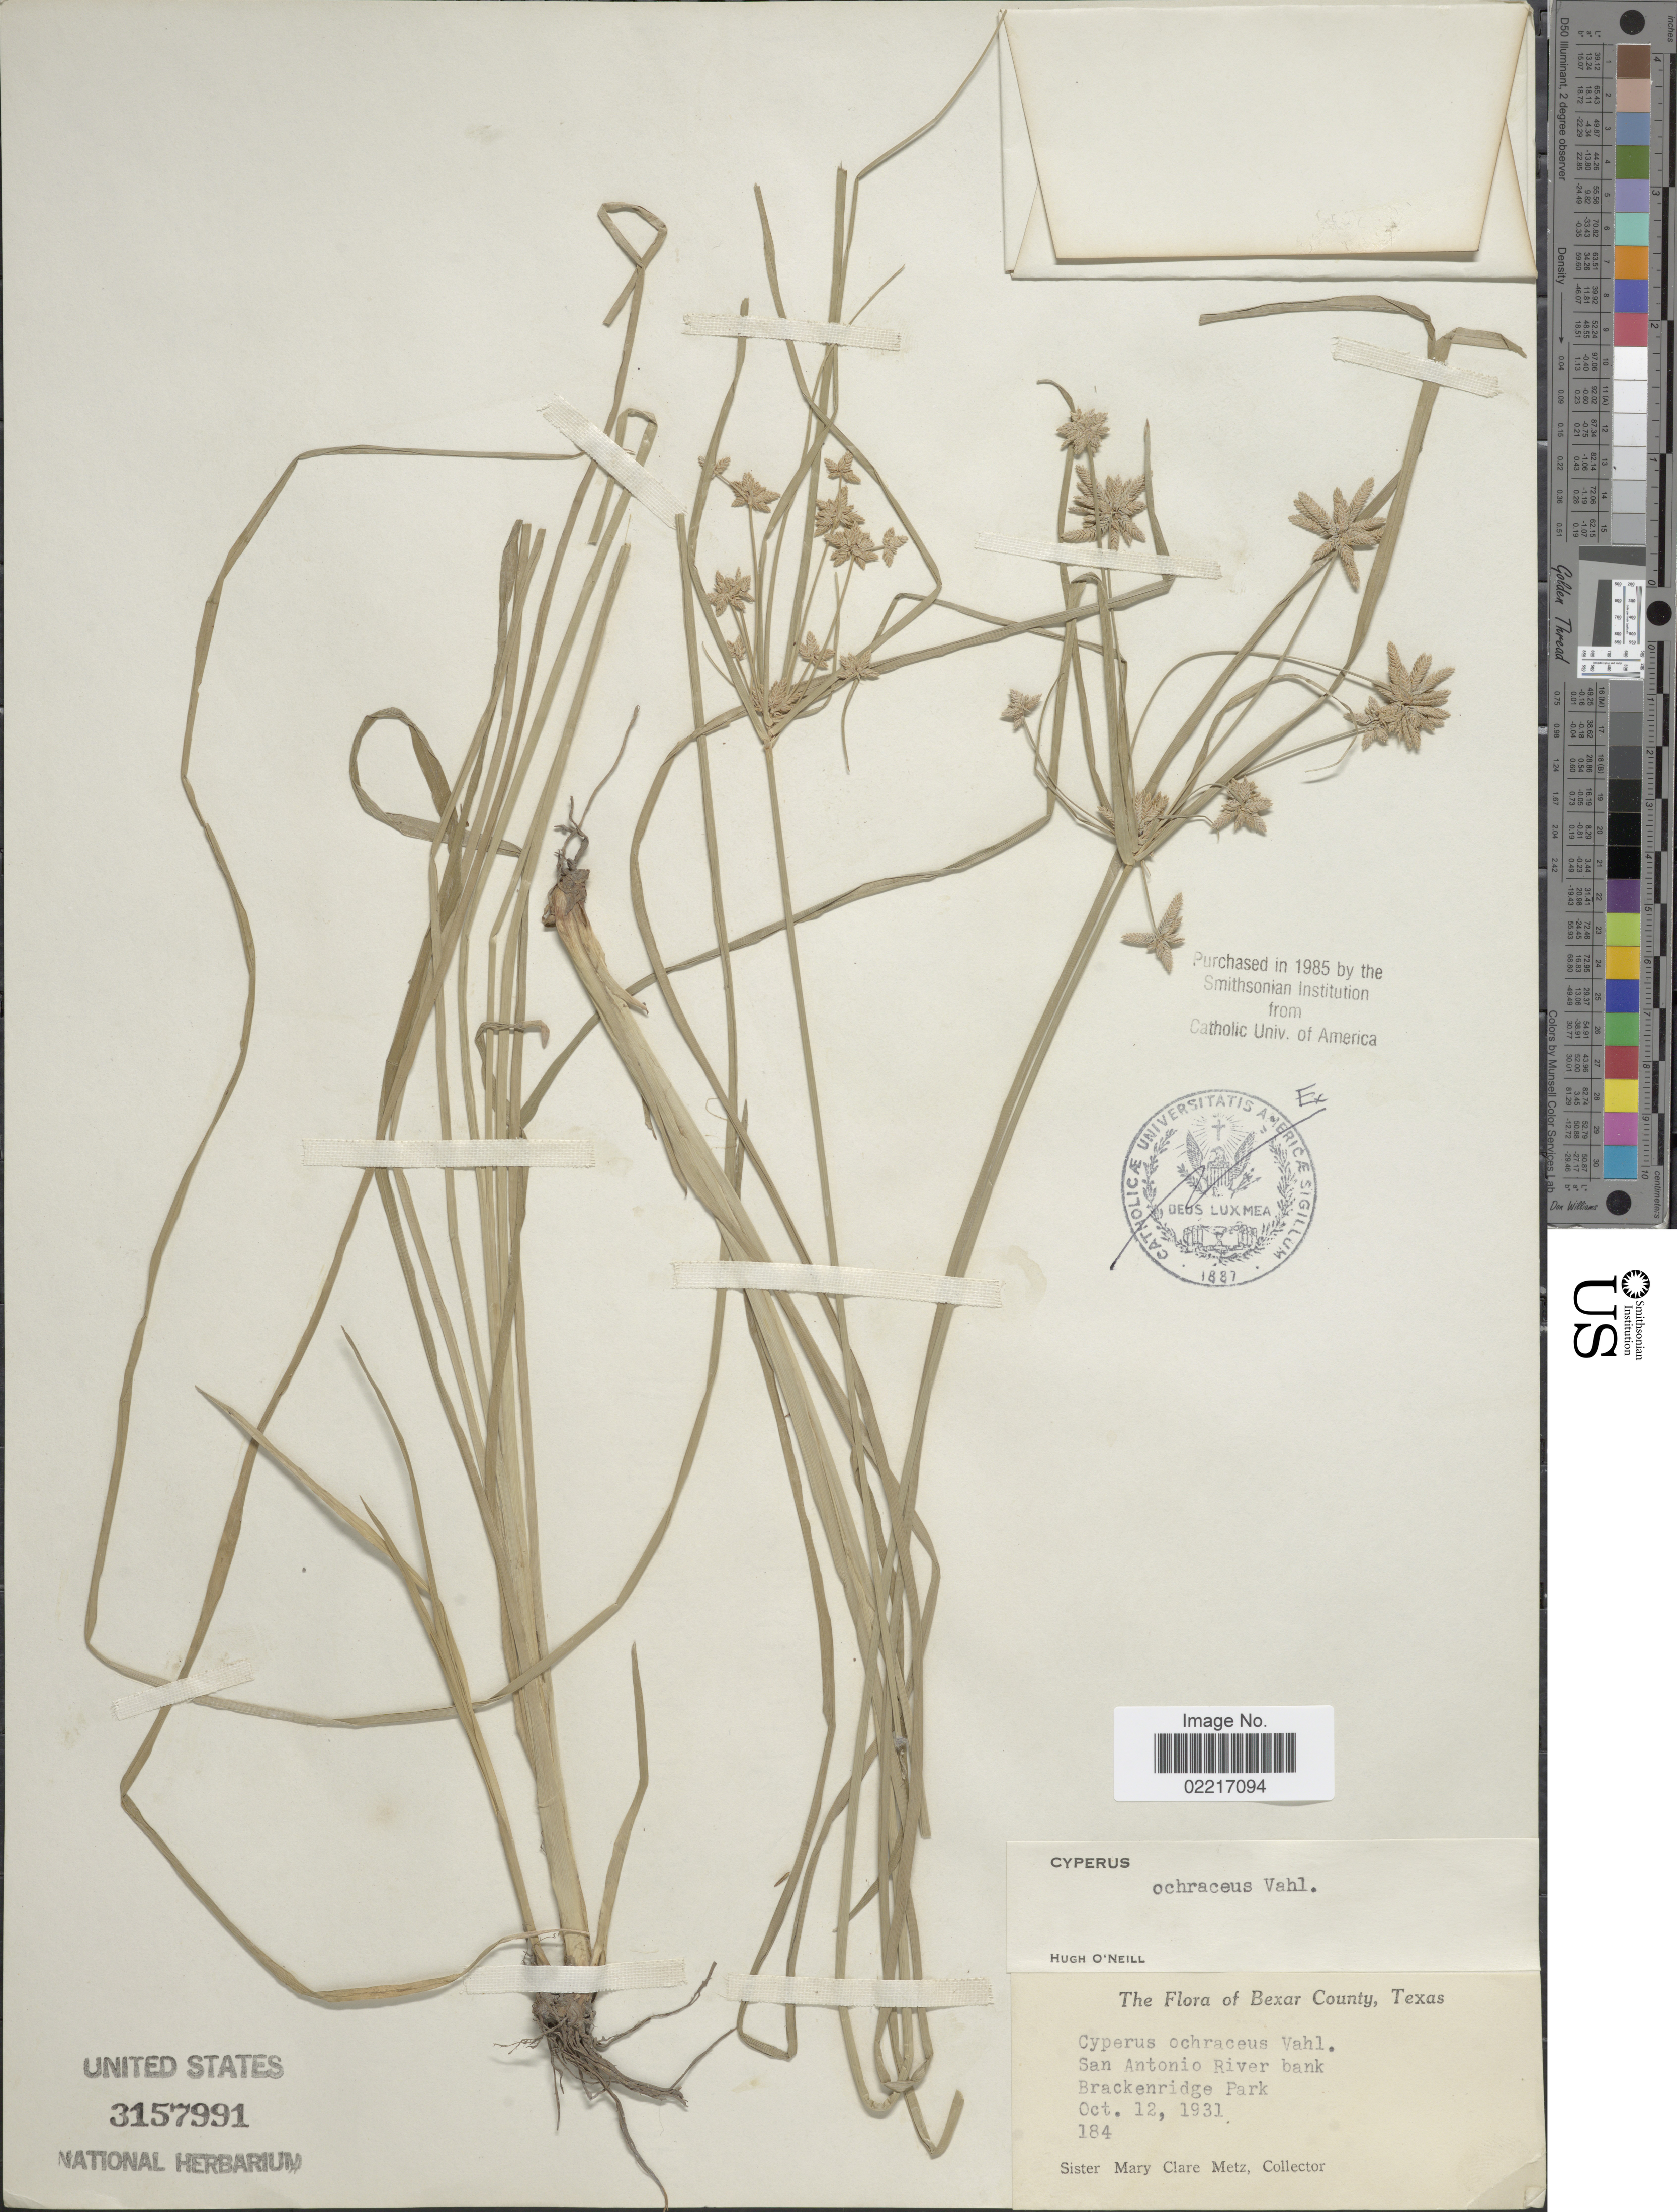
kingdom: Plantae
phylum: Tracheophyta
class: Liliopsida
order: Poales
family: Cyperaceae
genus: Cyperus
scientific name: Cyperus ochraceus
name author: Vahl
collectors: S. Metz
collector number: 184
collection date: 1931-10-12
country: United States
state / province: Texas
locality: Bexar County, San Antonio River, Brackenridge Park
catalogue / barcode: US 3157991